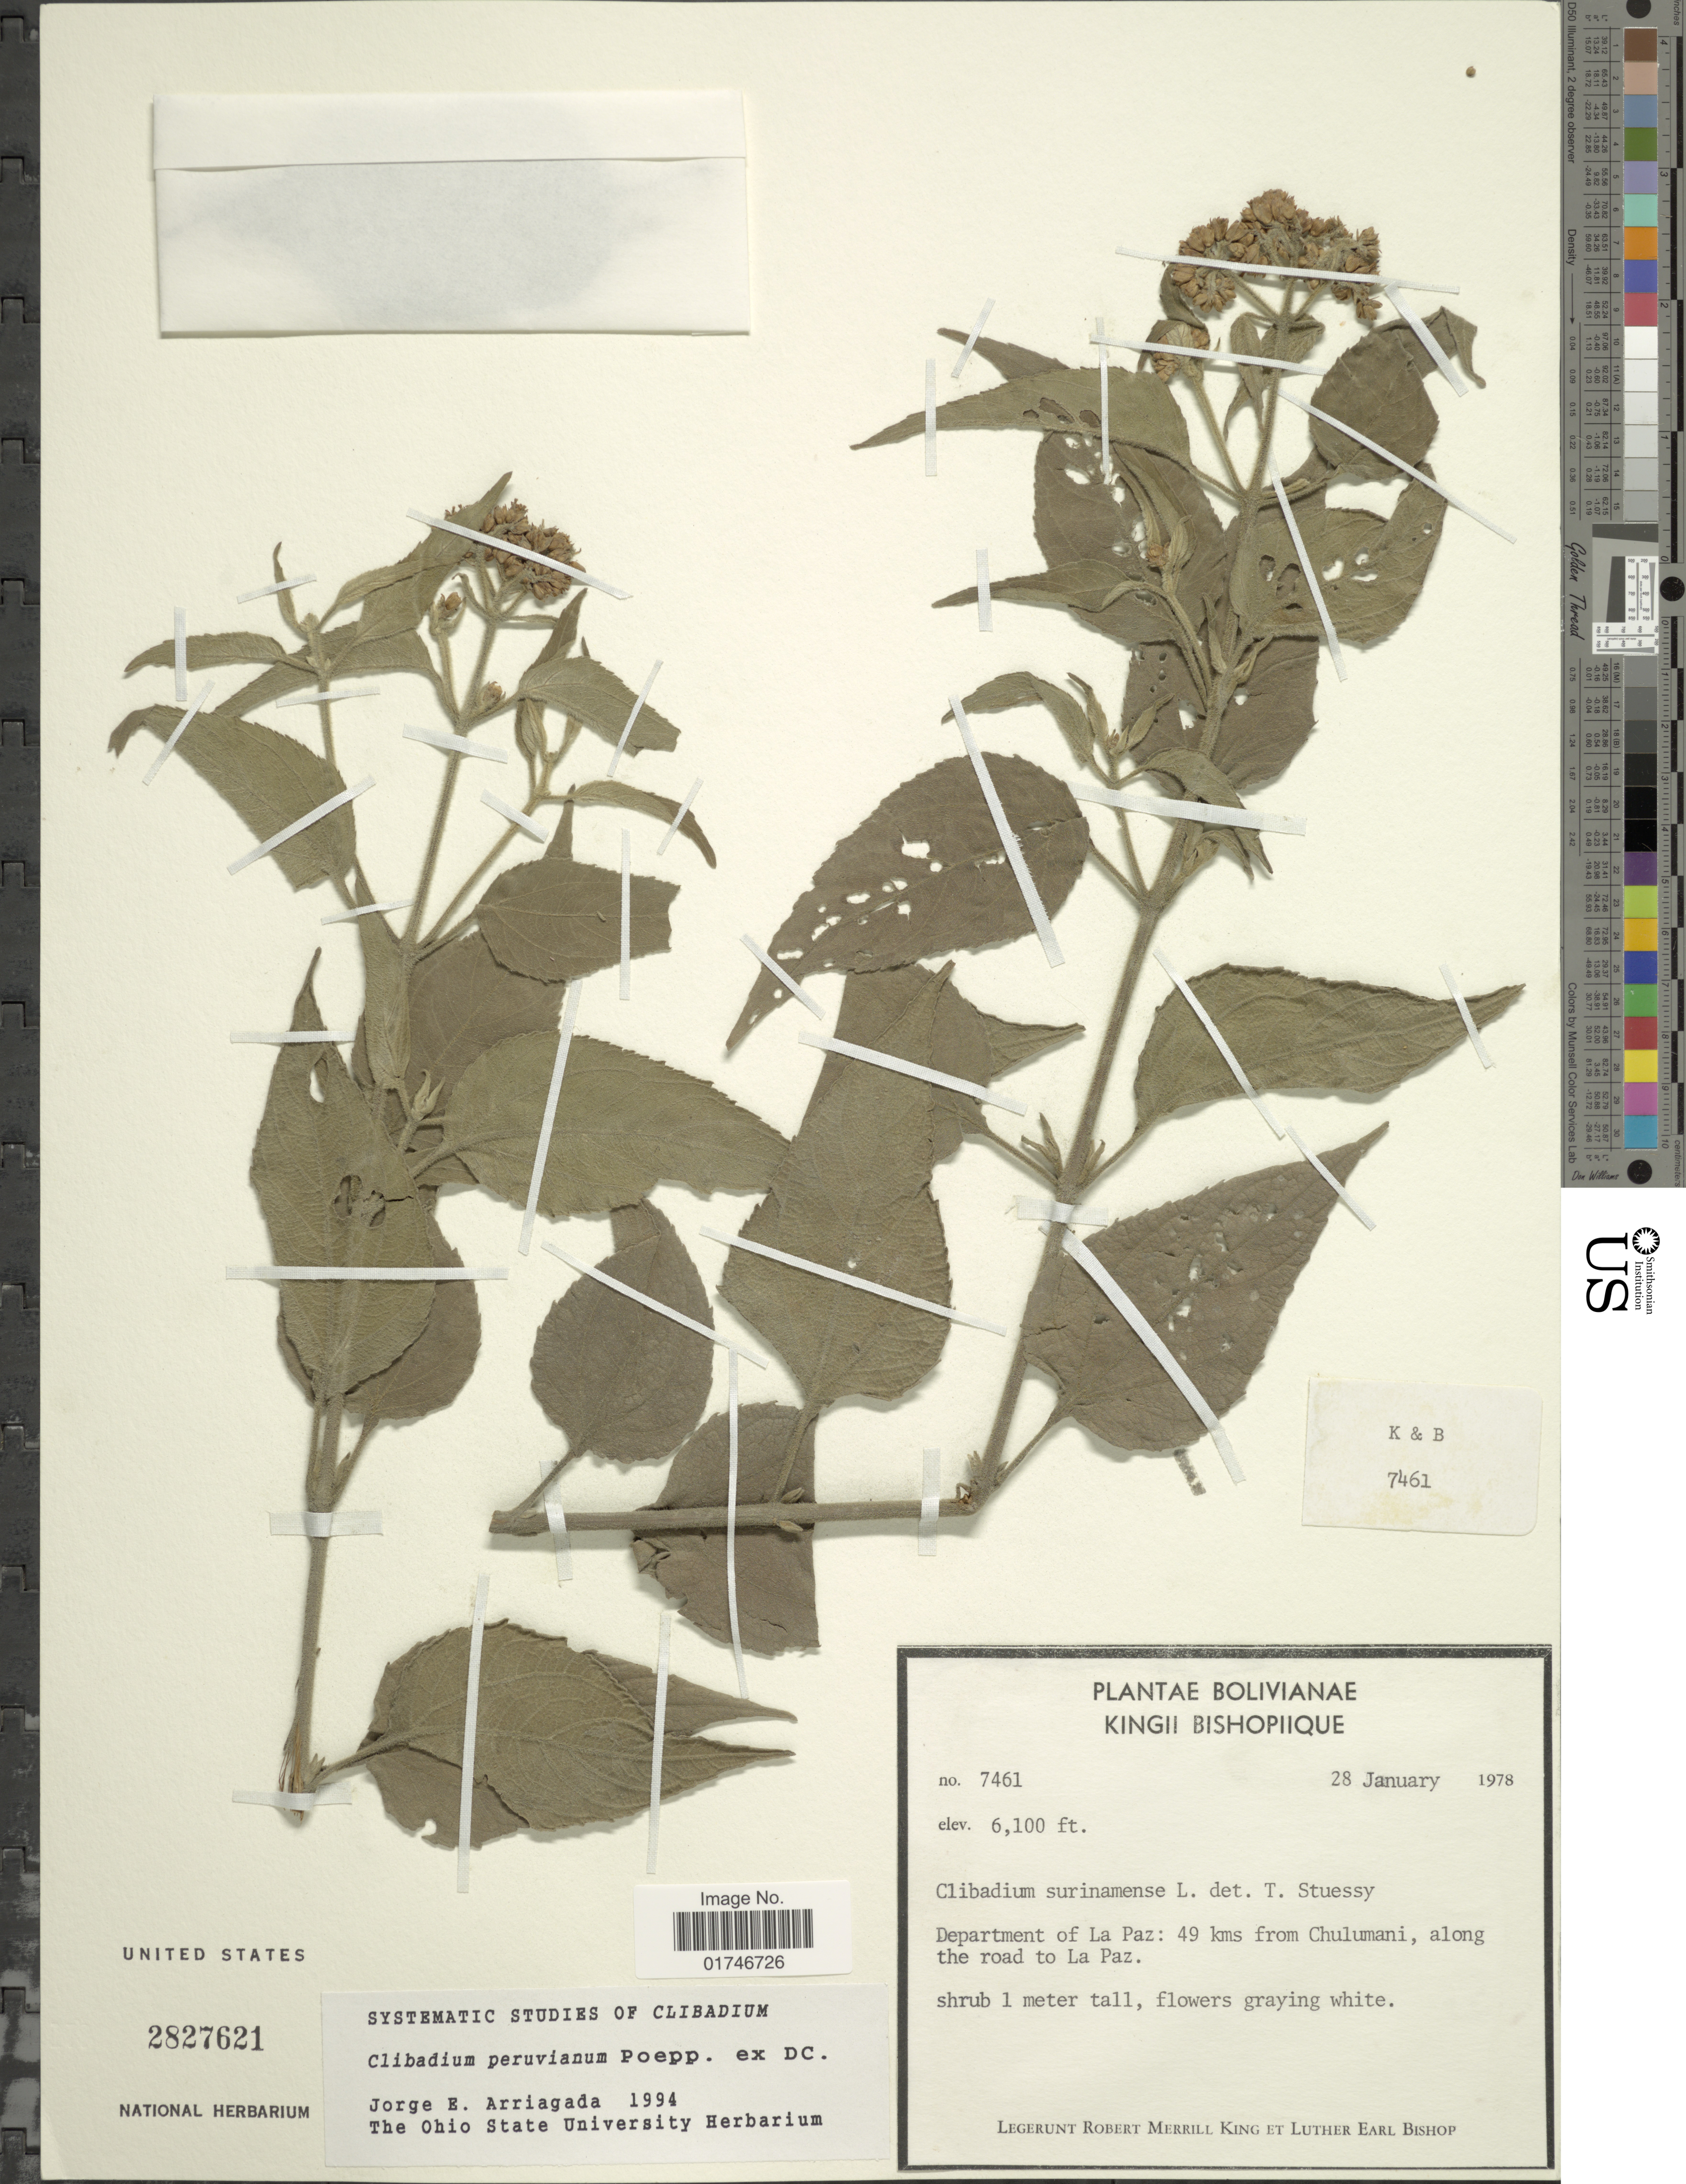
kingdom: Plantae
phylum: Tracheophyta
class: Magnoliopsida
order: Asterales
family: Asteraceae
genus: Clibadium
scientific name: Clibadium peruvianum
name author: Poepp.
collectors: R. M. King & L. E. Bishop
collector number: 7461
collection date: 1978-01-28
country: Bolivia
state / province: La Paz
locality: Department of La Paz: 49 kms from Chulumani, along the road to La Paz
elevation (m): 1859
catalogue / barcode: US 2827621